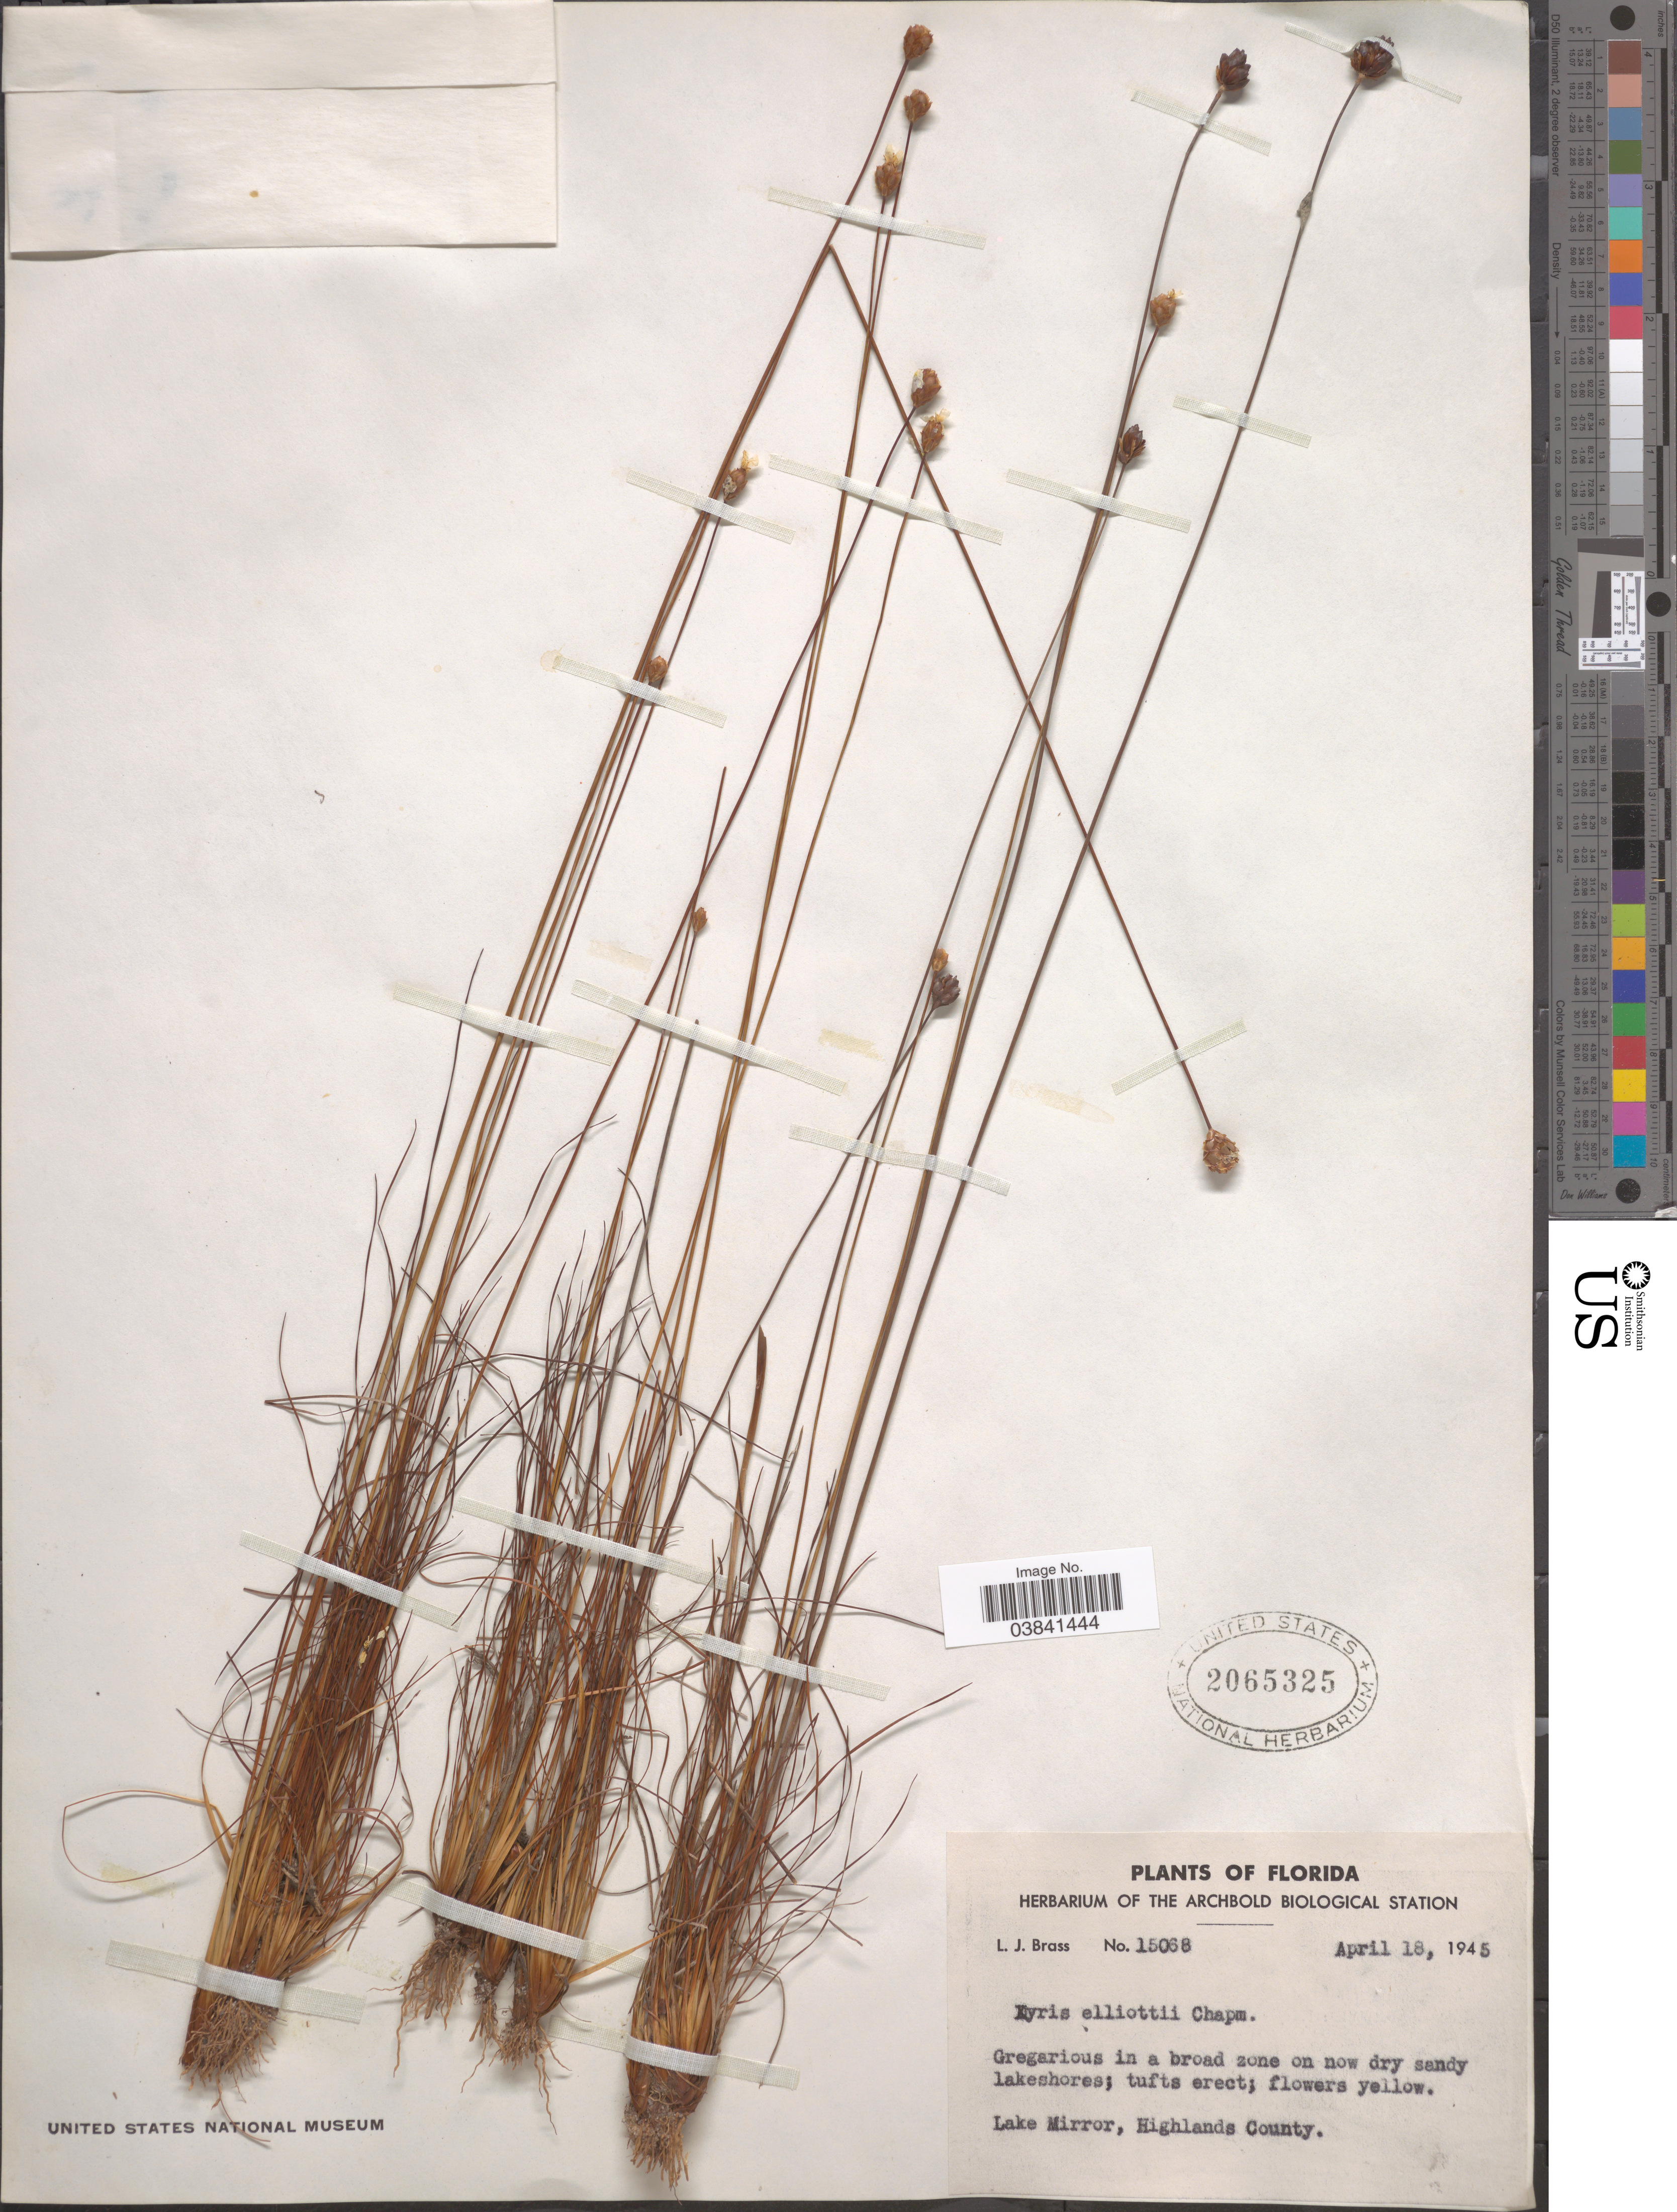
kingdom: Plantae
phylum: Tracheophyta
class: Liliopsida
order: Poales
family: Xyridaceae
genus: Xyris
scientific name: Xyris elliottii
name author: Chapm.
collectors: L. J. Brass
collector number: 15068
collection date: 1945-04-18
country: United States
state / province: Florida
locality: Gregarious in a broad zone on now dry sandy lakeshores. Lake Mirror, Highlands County.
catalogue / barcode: US 2065325